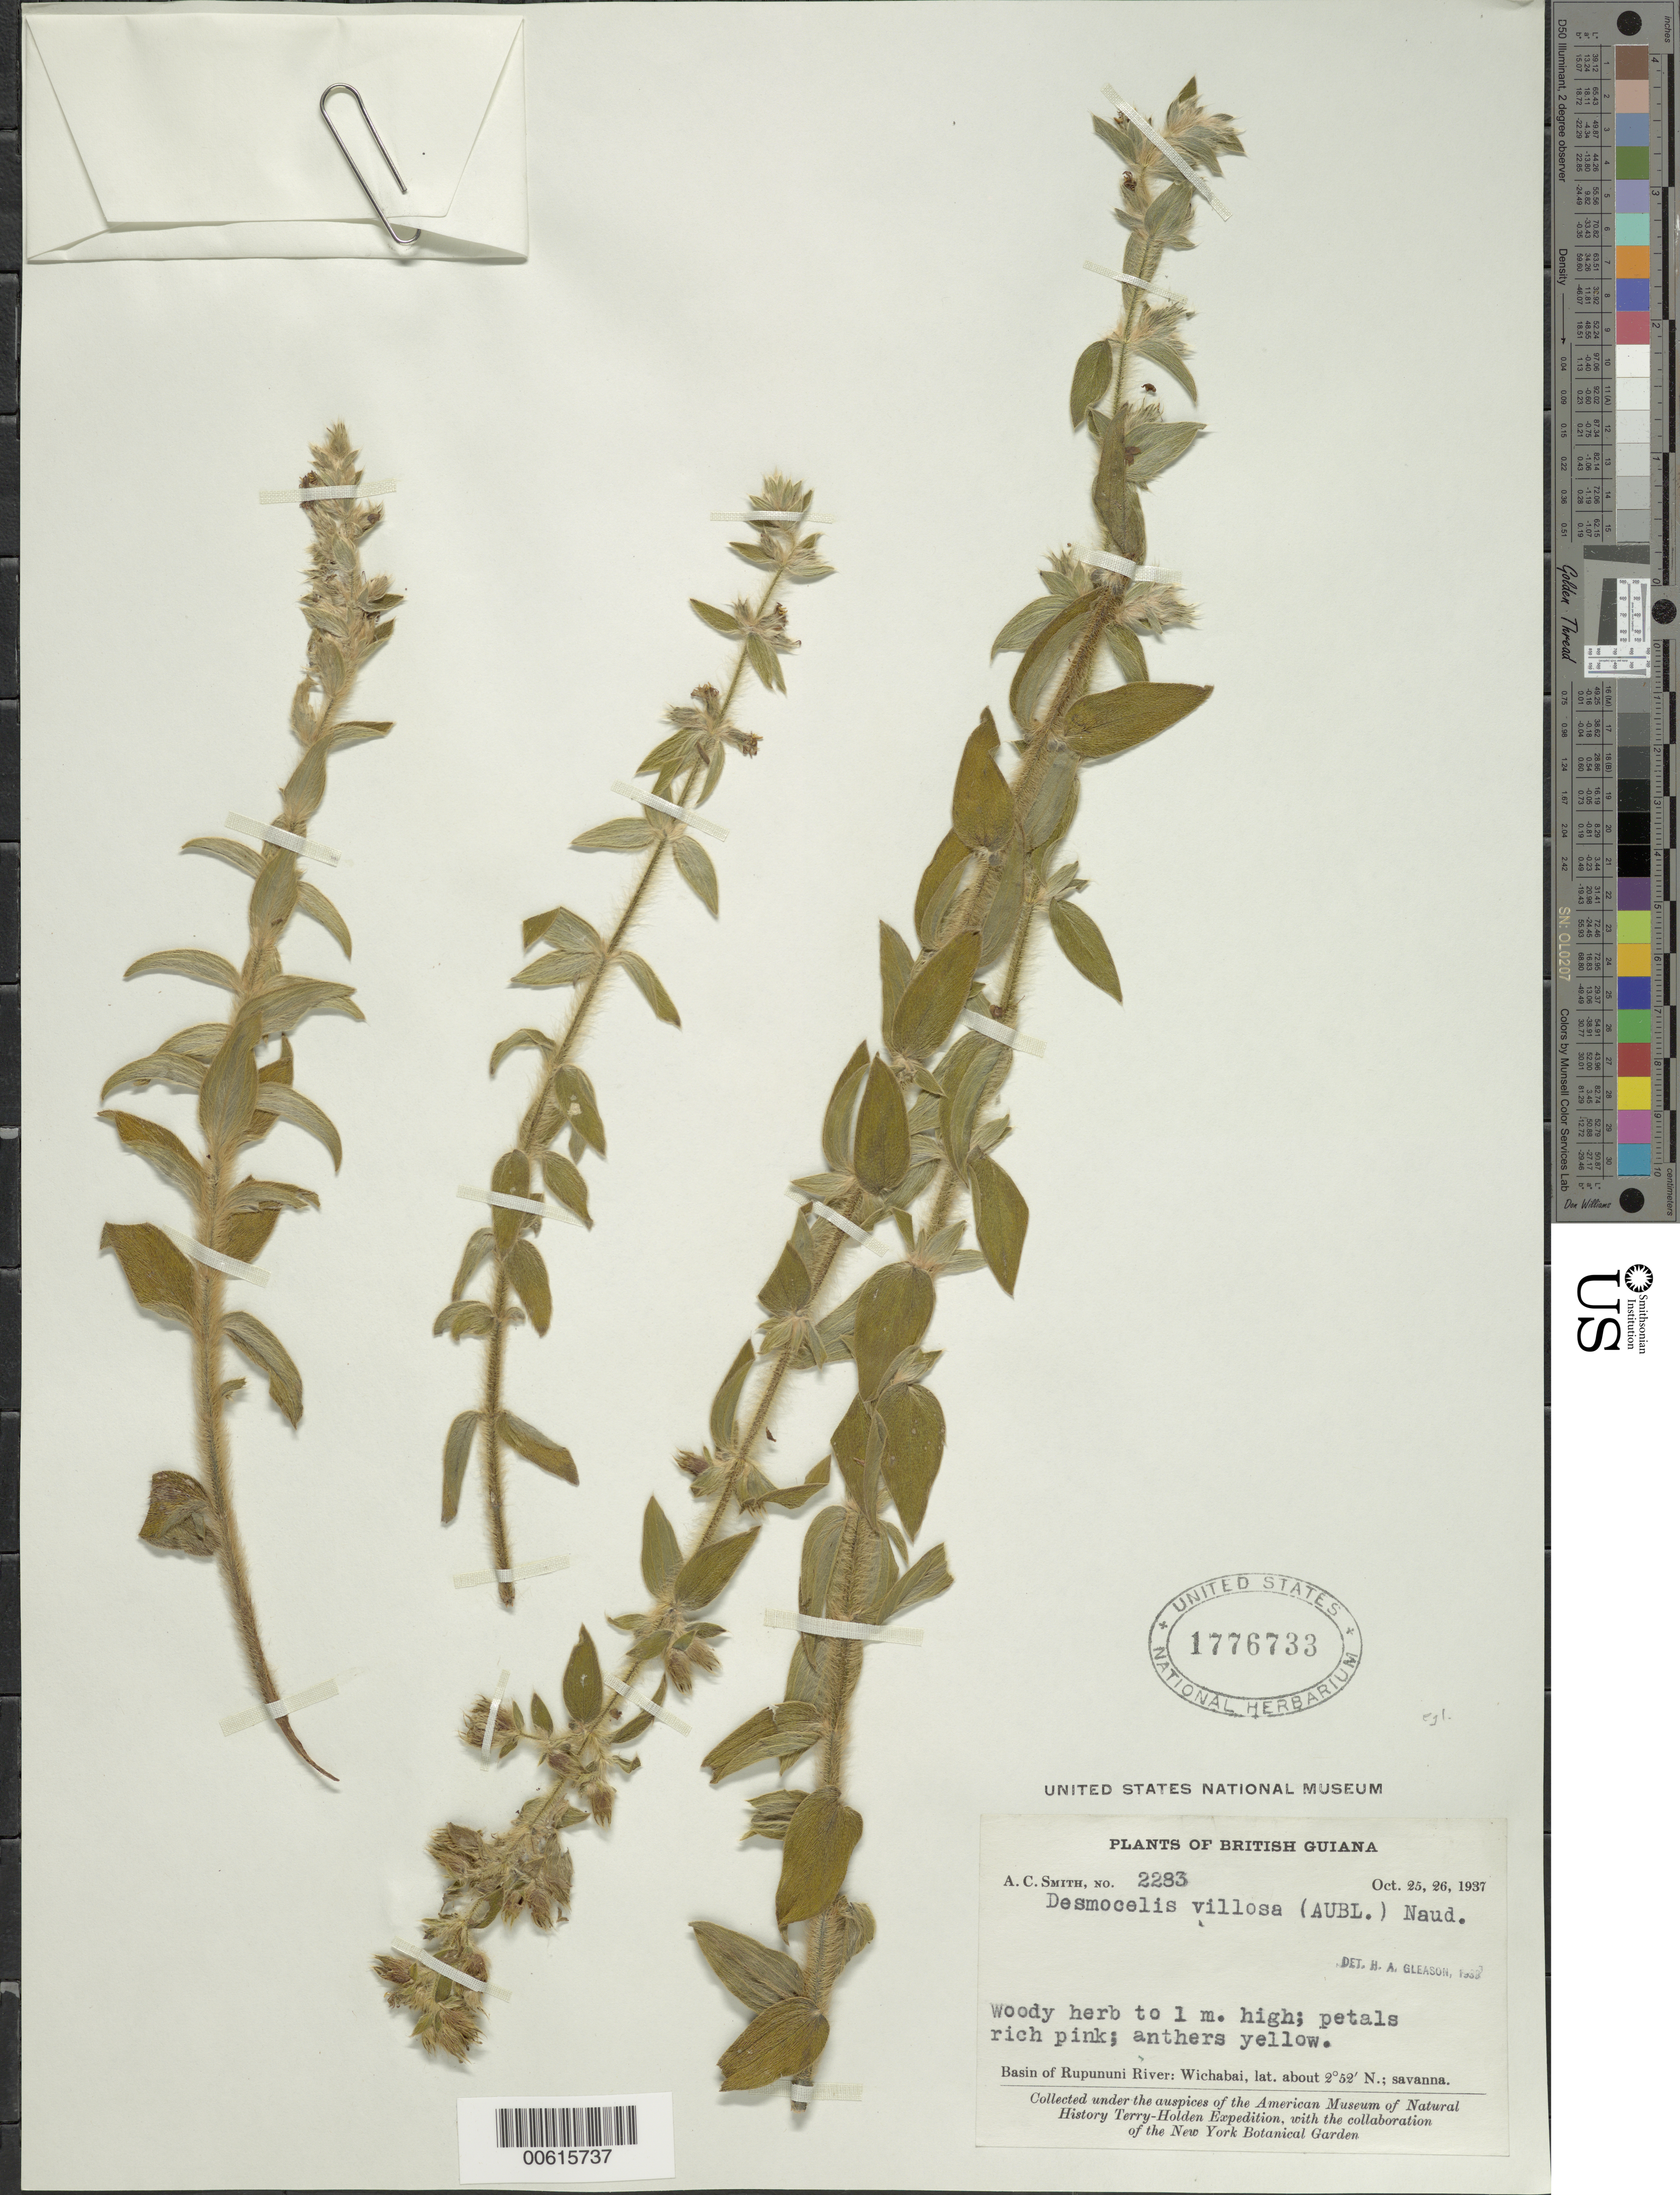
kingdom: Plantae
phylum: Tracheophyta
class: Magnoliopsida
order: Myrtales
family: Melastomataceae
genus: Desmoscelis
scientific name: Desmoscelis villosa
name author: (Aubl.) Naudin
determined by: Gleason, H. A.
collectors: A. C. Smith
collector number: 2283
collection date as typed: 25-Oct-37 to 26-Oct-37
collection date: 1937-10-25/1937-10-26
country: Guyana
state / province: U. Takutu-U. Essequibo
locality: Wichabai, Rupununi River basin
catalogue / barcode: US 1776733